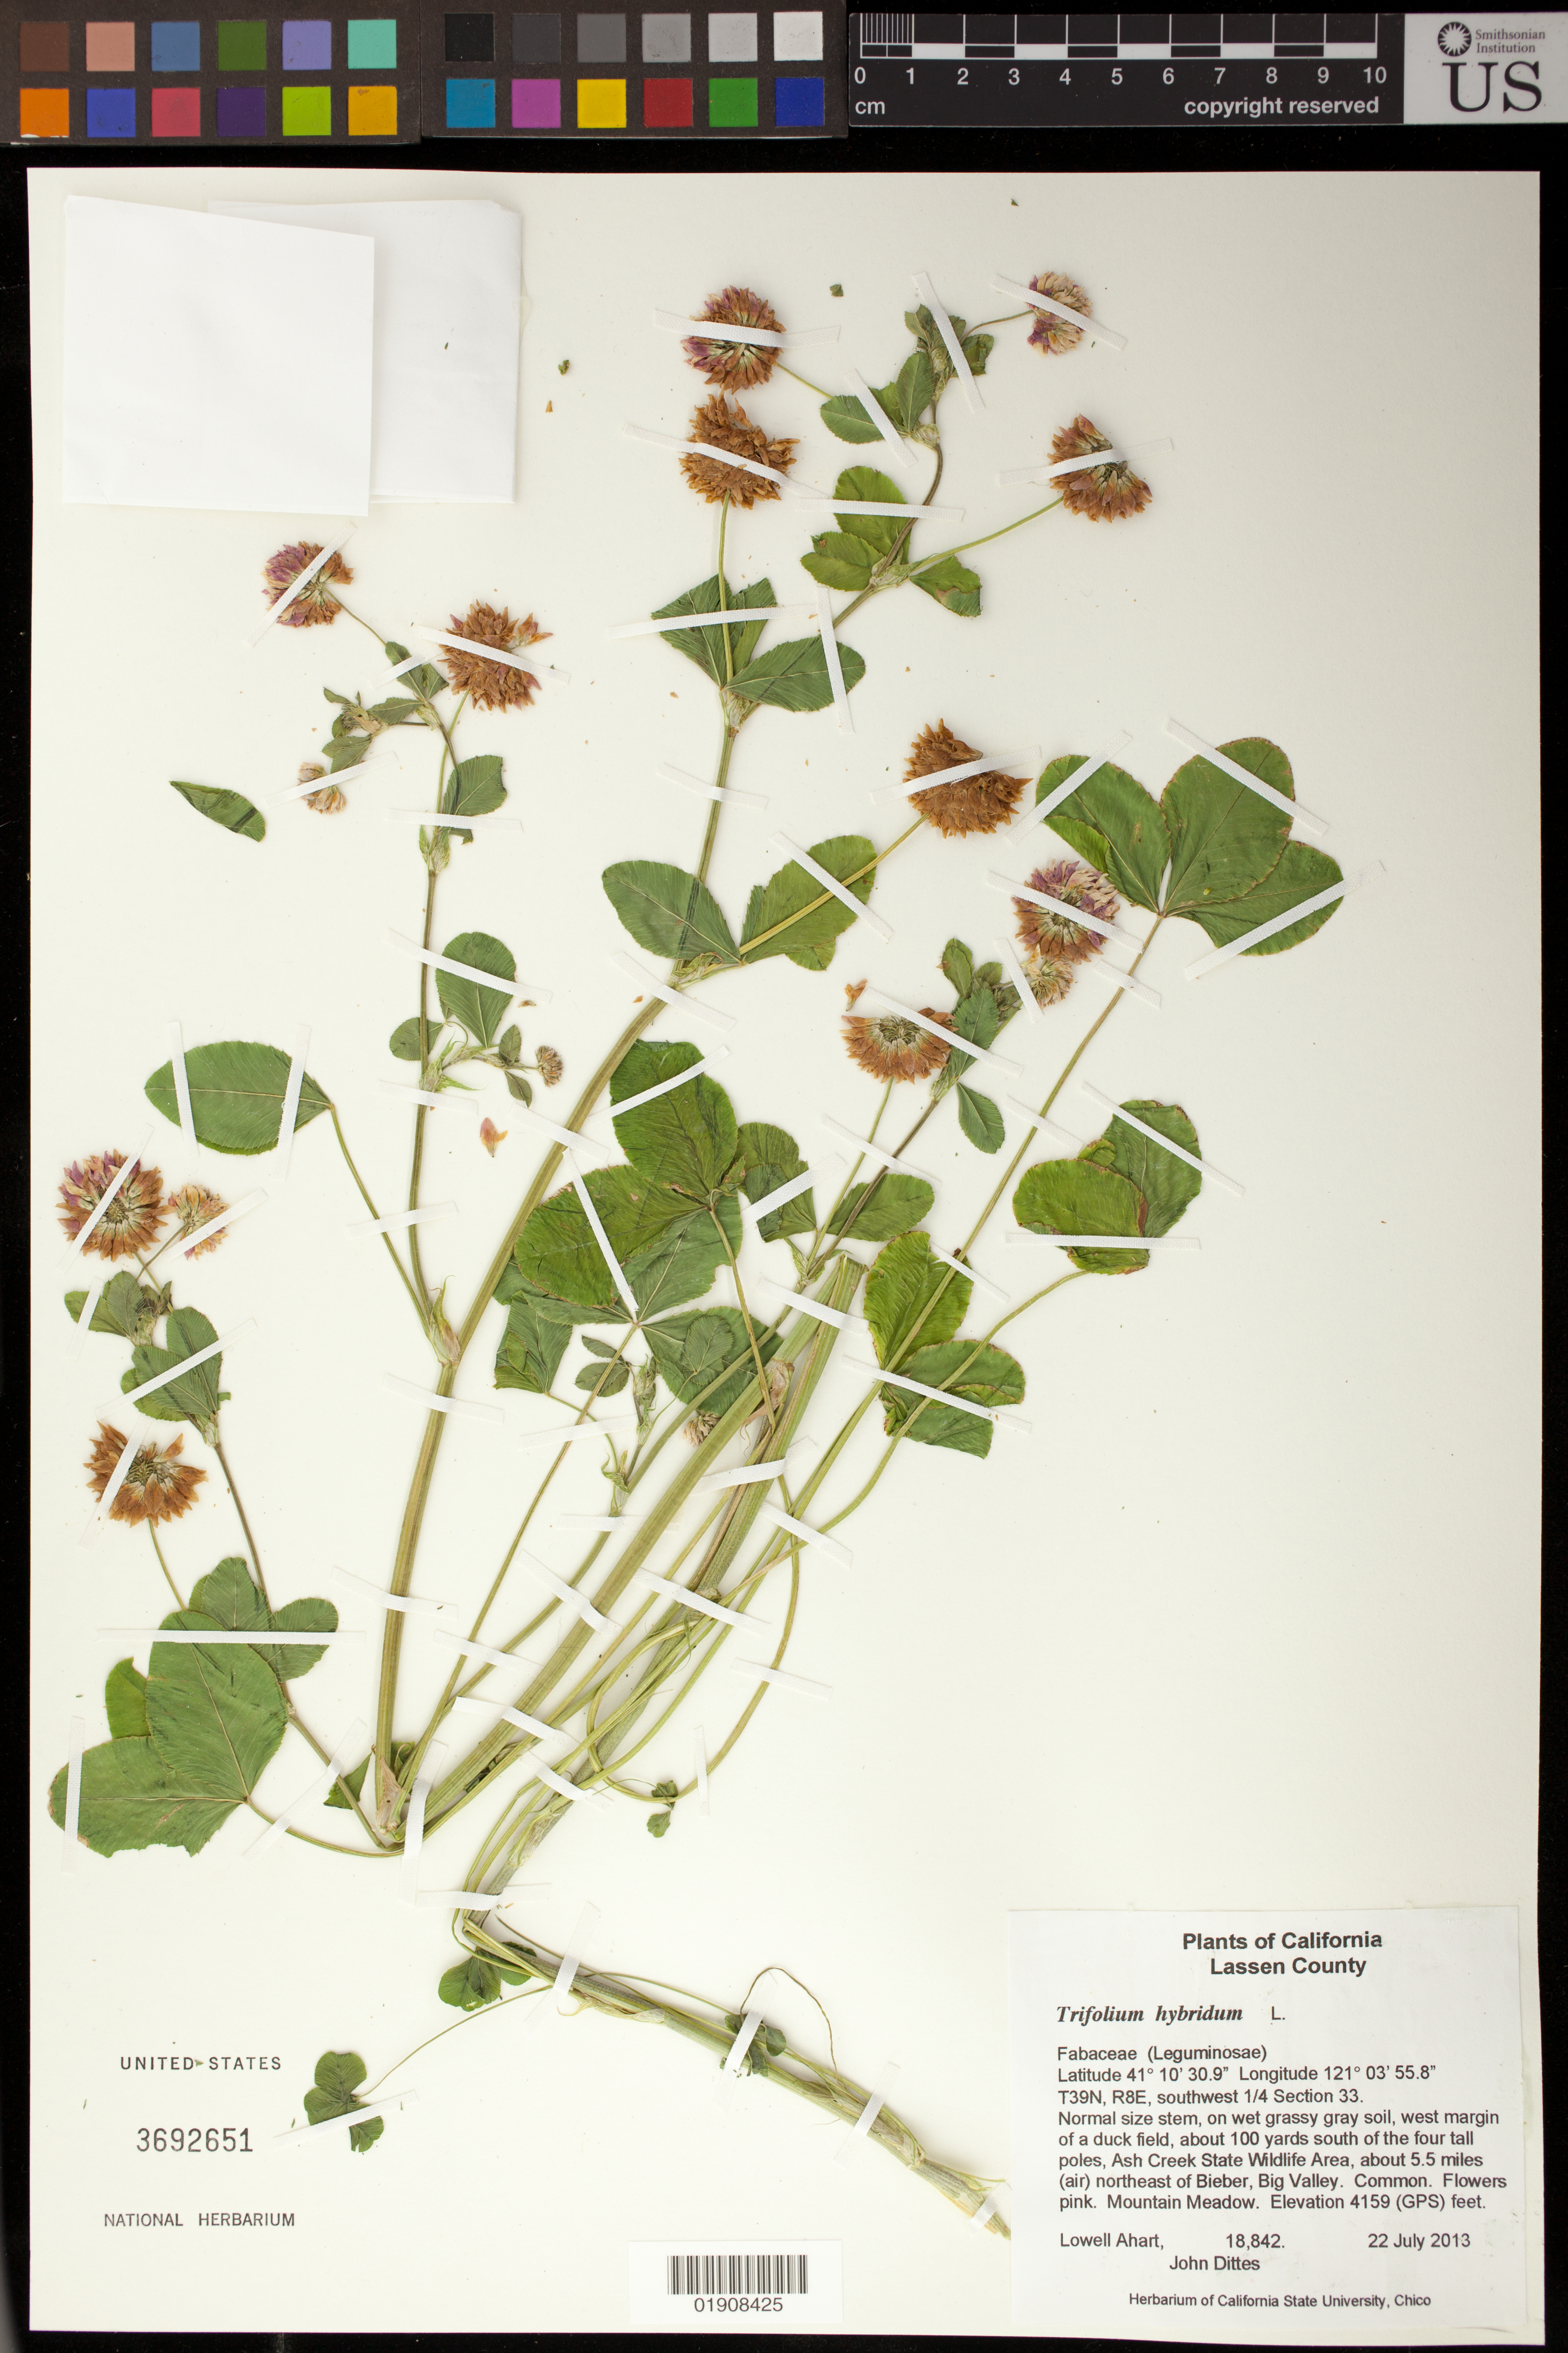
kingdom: Plantae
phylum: Tracheophyta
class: Magnoliopsida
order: Fabales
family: Fabaceae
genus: Trifolium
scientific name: Trifolium hybridum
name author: L.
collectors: L. Ahart & J. Dittes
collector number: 18842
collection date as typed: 22 July 2013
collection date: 2013-07-22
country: United States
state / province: California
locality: West margin of a duck field, about 100 yards south of the four tall poles, Ash Creek State Wildlife Area, about 5.5 miles (air) NE of Bieber, Big Valley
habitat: Mountain meadow, on wet grassy gray soil.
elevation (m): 1268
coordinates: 41 10 30.9 N, 121 03 55.8 W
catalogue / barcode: US 3692651